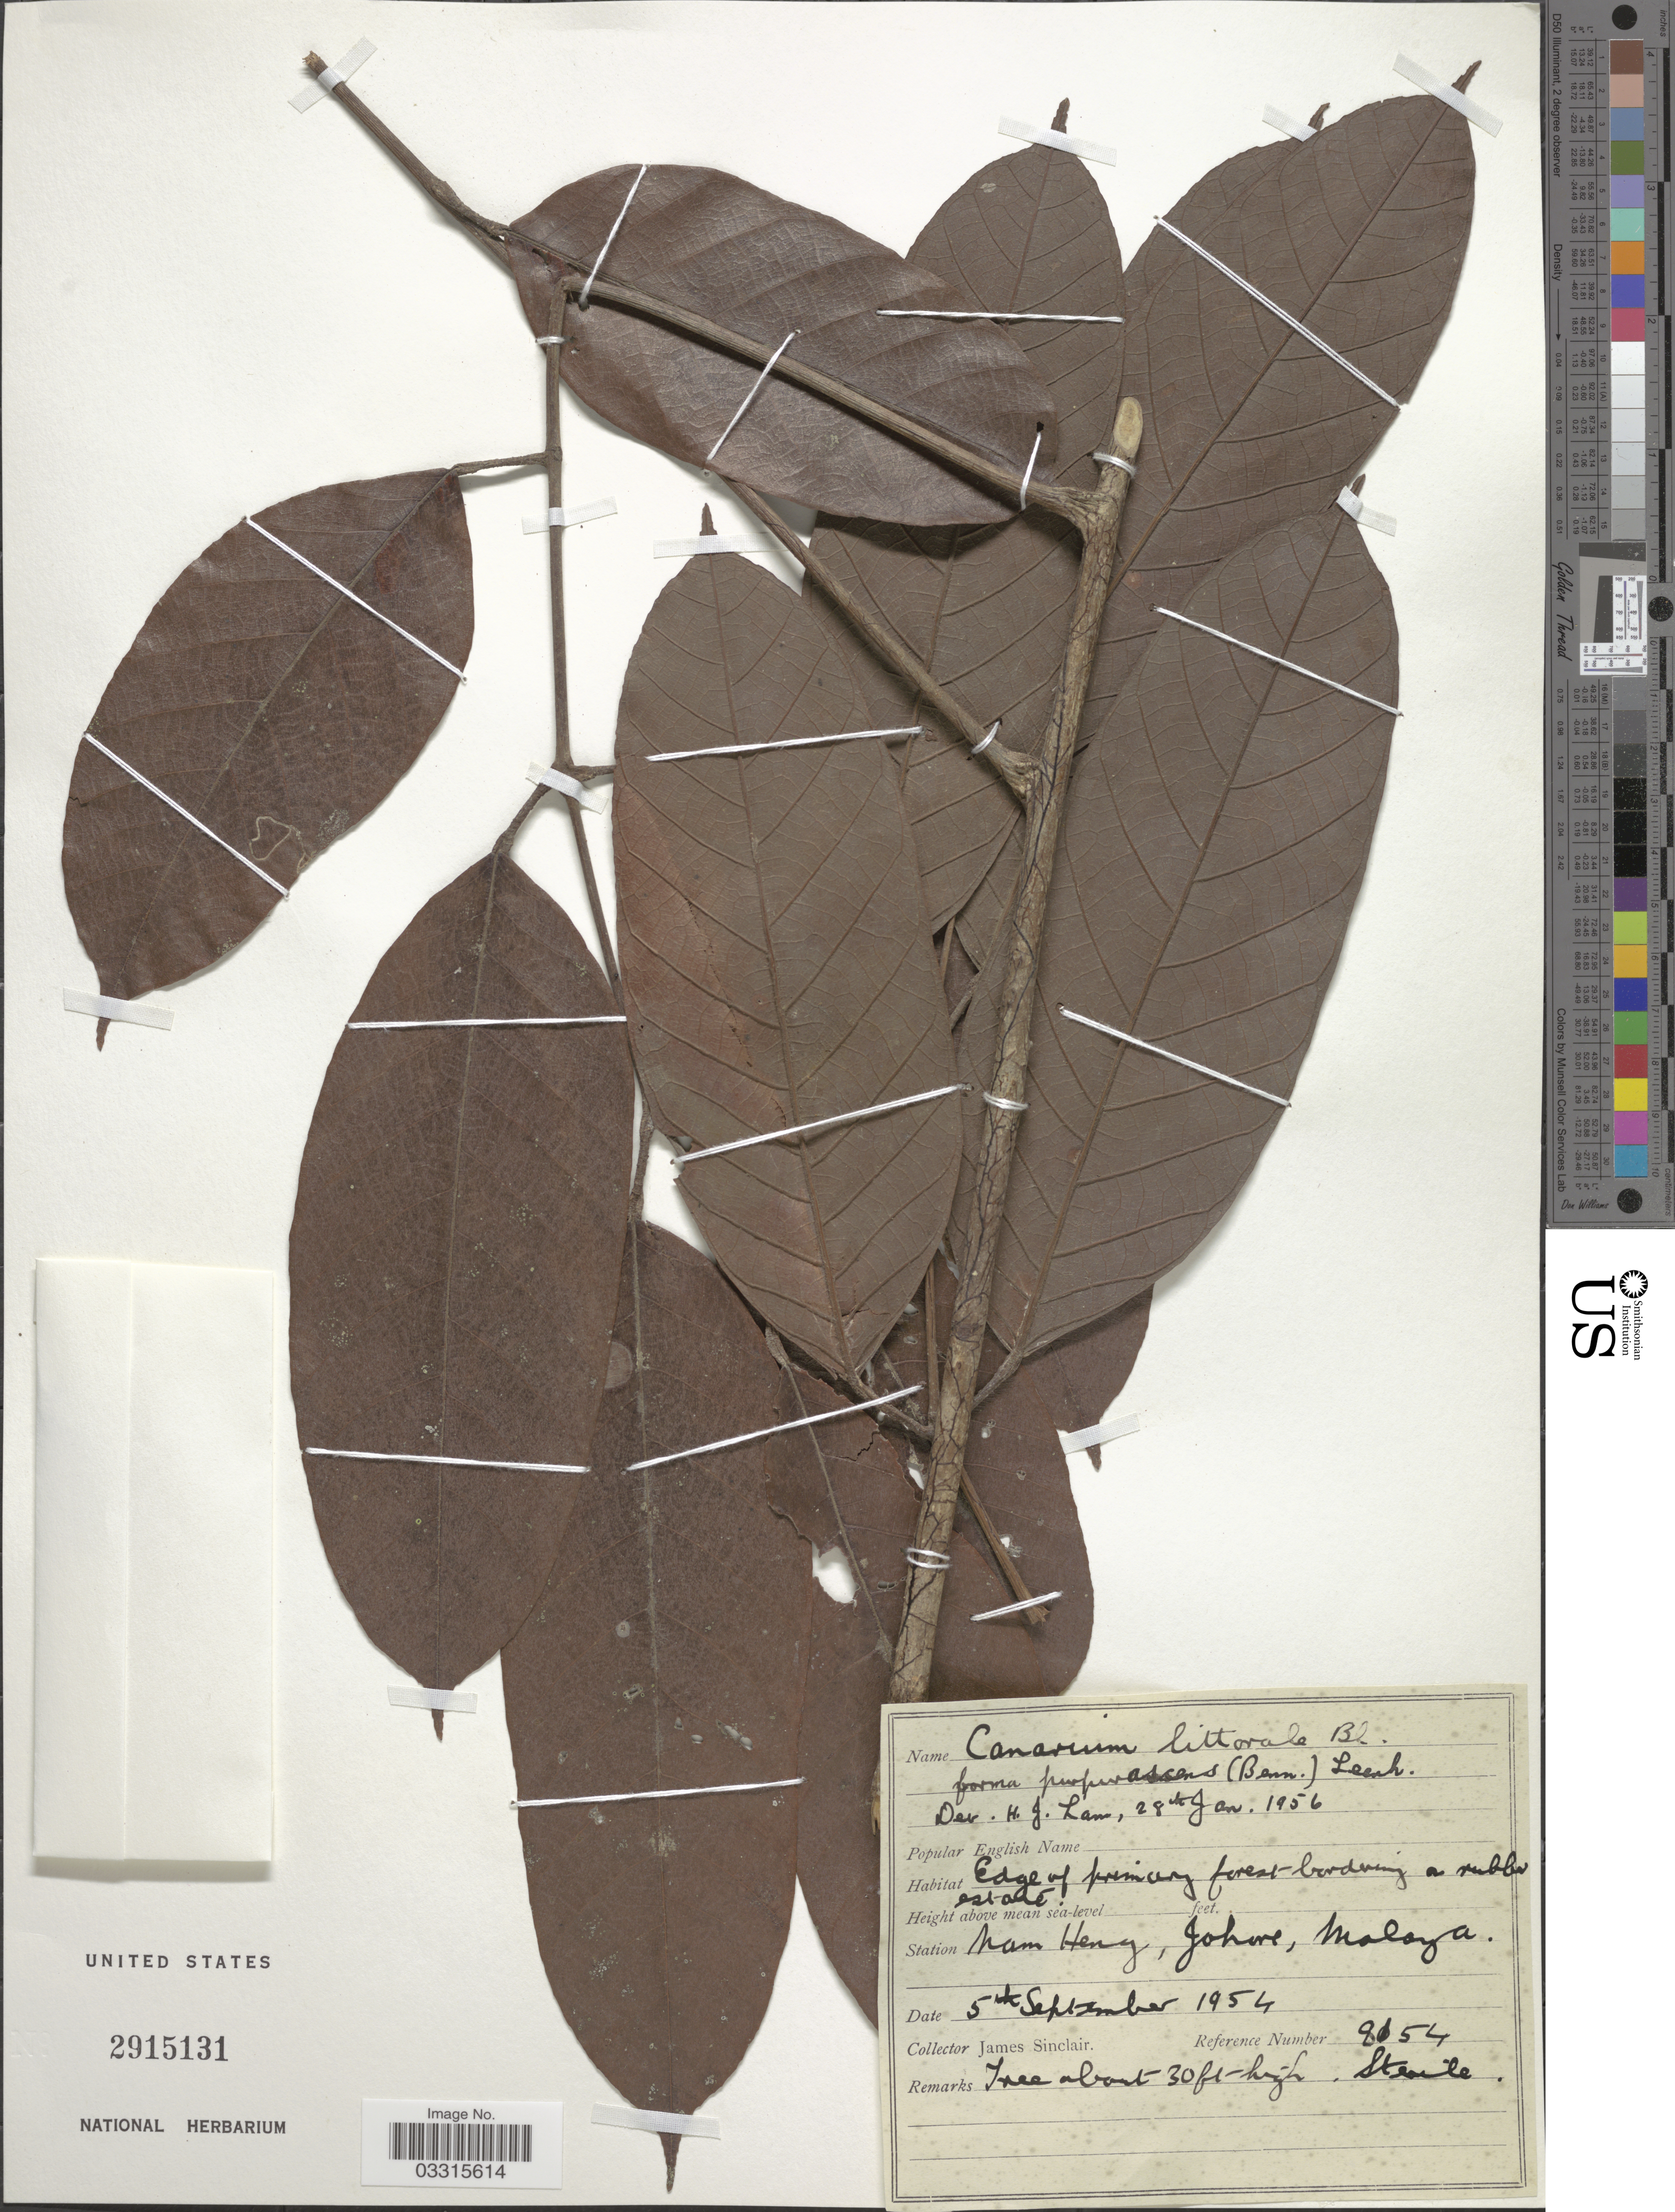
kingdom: Plantae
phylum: Tracheophyta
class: Magnoliopsida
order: Sapindales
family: Burseraceae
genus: Canarium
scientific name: Canarium littorale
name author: Blume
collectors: J. Sinclair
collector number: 8154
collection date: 1954-09-05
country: Malaysia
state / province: Johor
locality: Nam Heny, Johore, Malaya.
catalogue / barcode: US 2915131